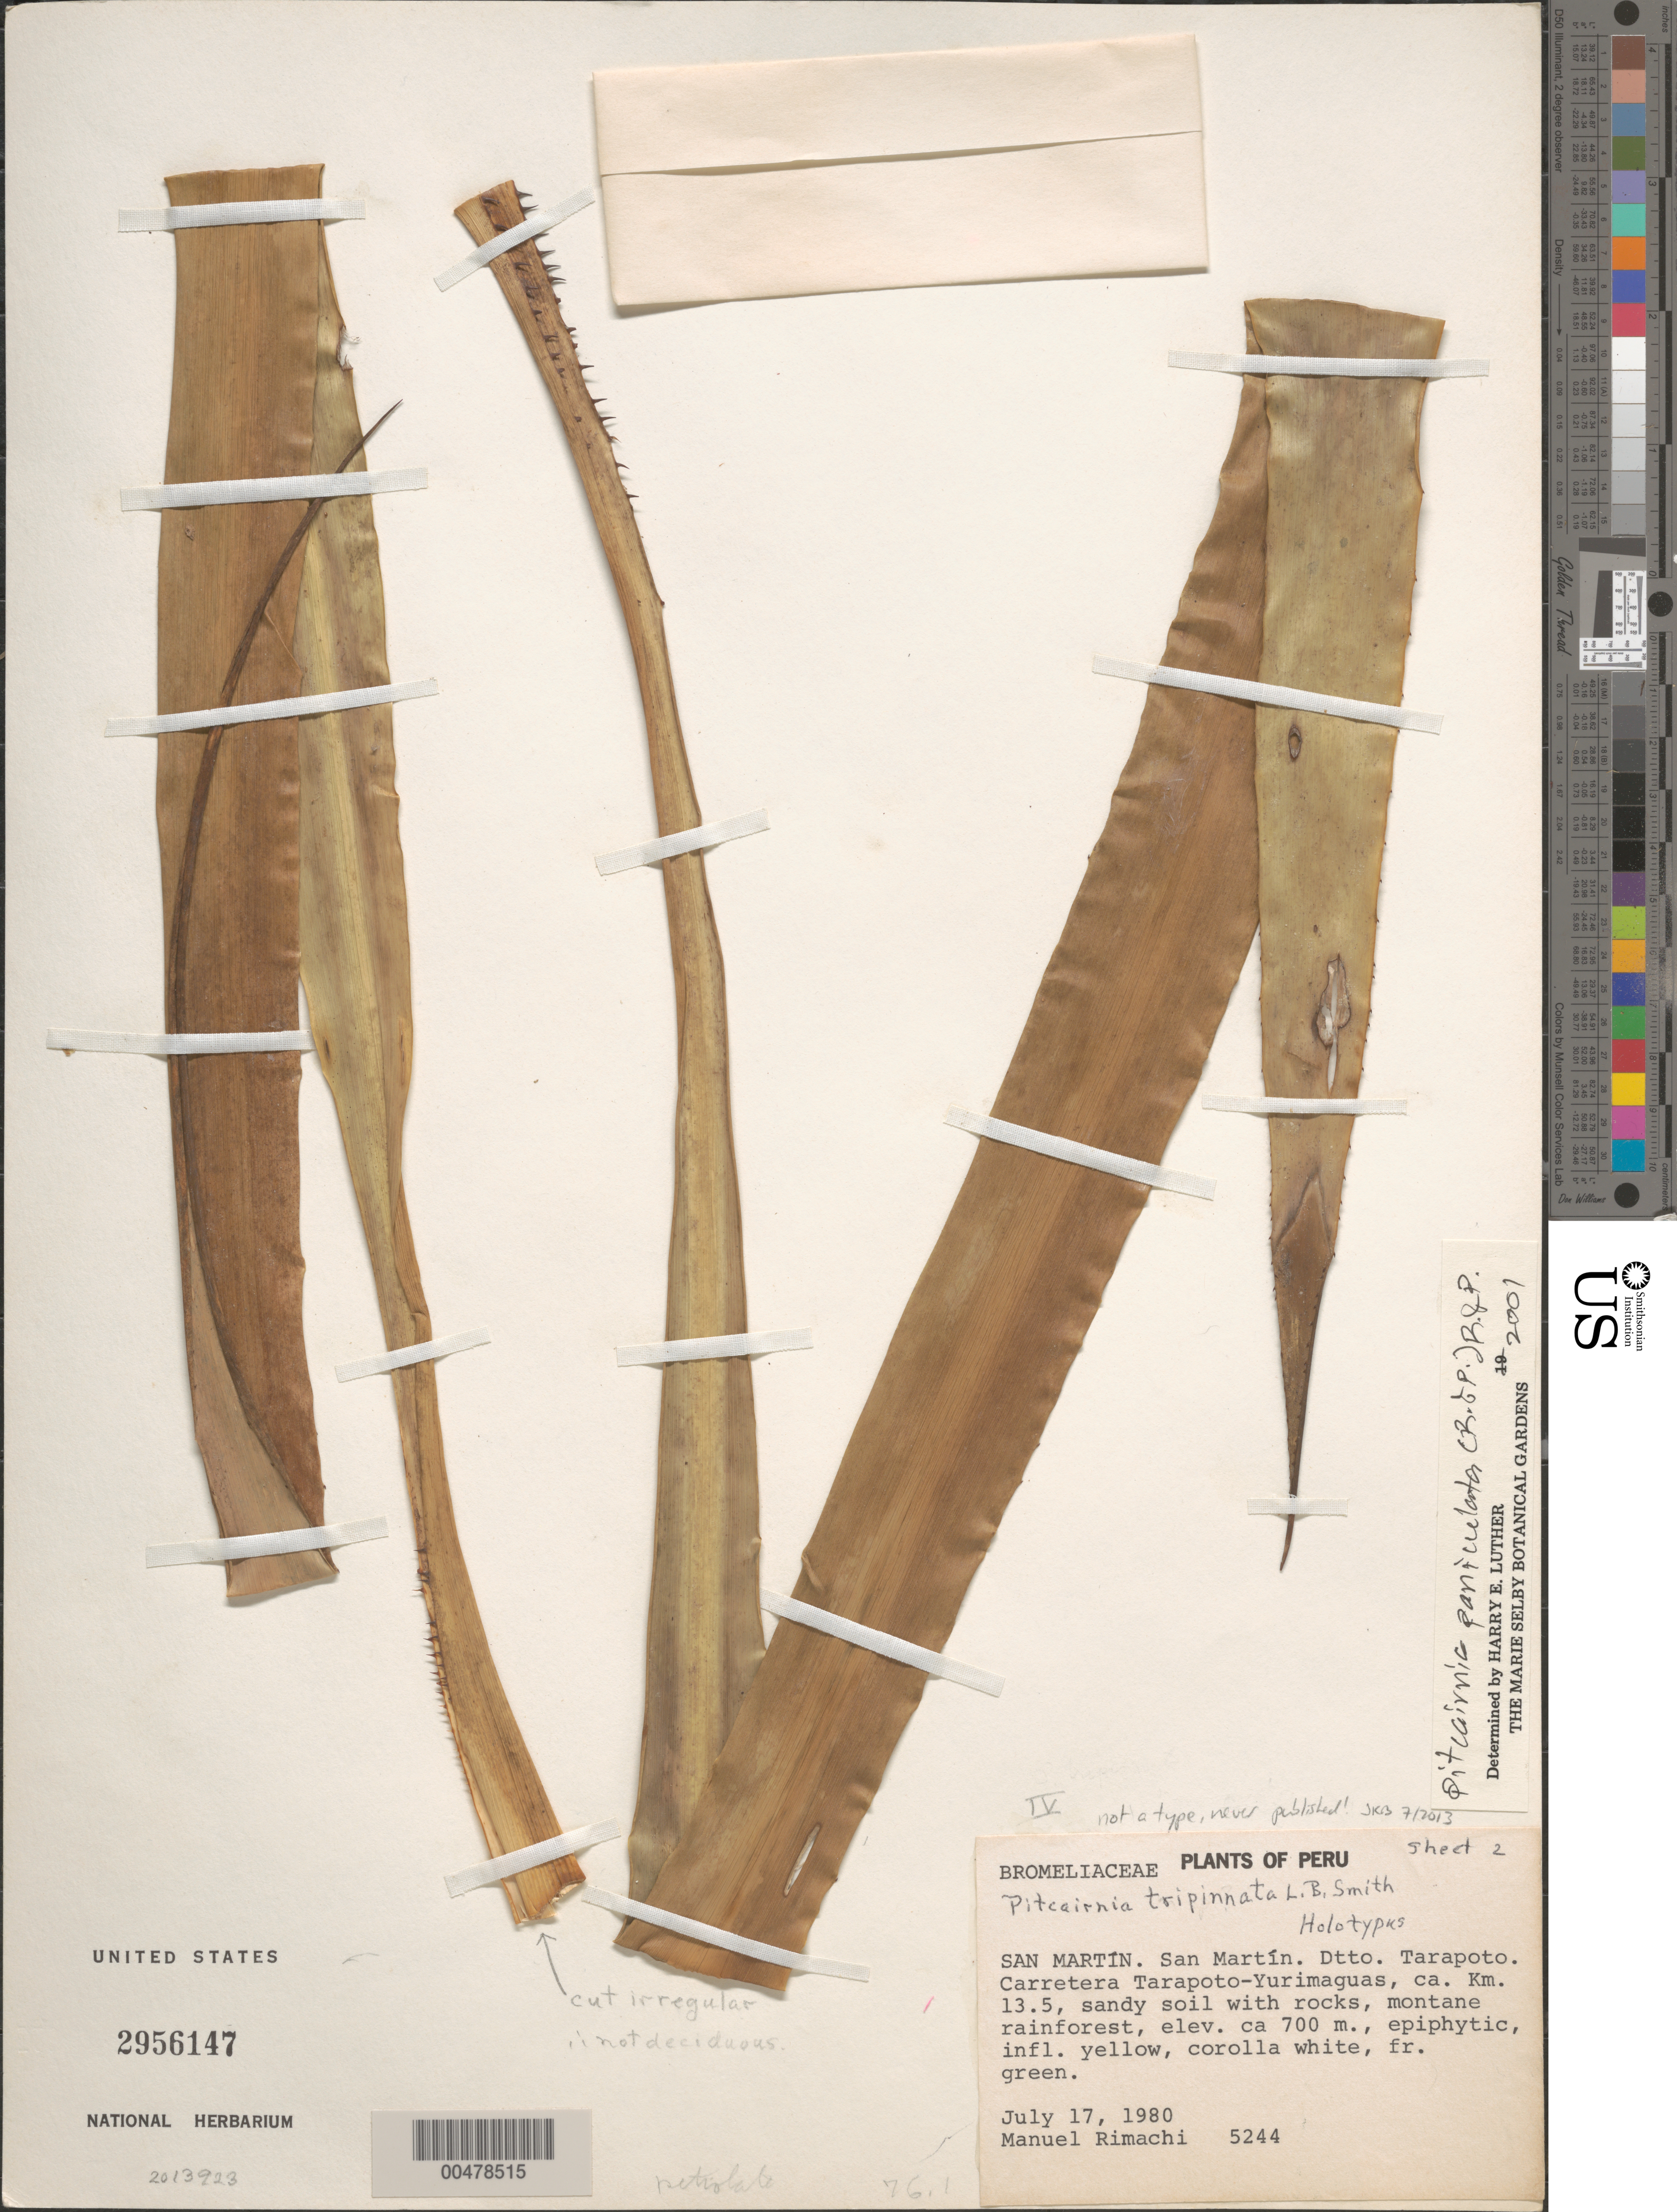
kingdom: Plantae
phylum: Tracheophyta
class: Liliopsida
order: Poales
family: Bromeliaceae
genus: Pitcairnia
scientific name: Pitcairnia paniculata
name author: (Ruiz & Pav.) Ruiz & Pav.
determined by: Luther, Harry E.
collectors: M. Rimachi Y.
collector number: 5244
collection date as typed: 17 Jul 1980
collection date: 1980-07-17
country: Peru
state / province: San Martín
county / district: Tarapoto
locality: San Martin, carretera Tarapoto-Yurimaguas, ca. km 13.5.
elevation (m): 700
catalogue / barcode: US 2956147